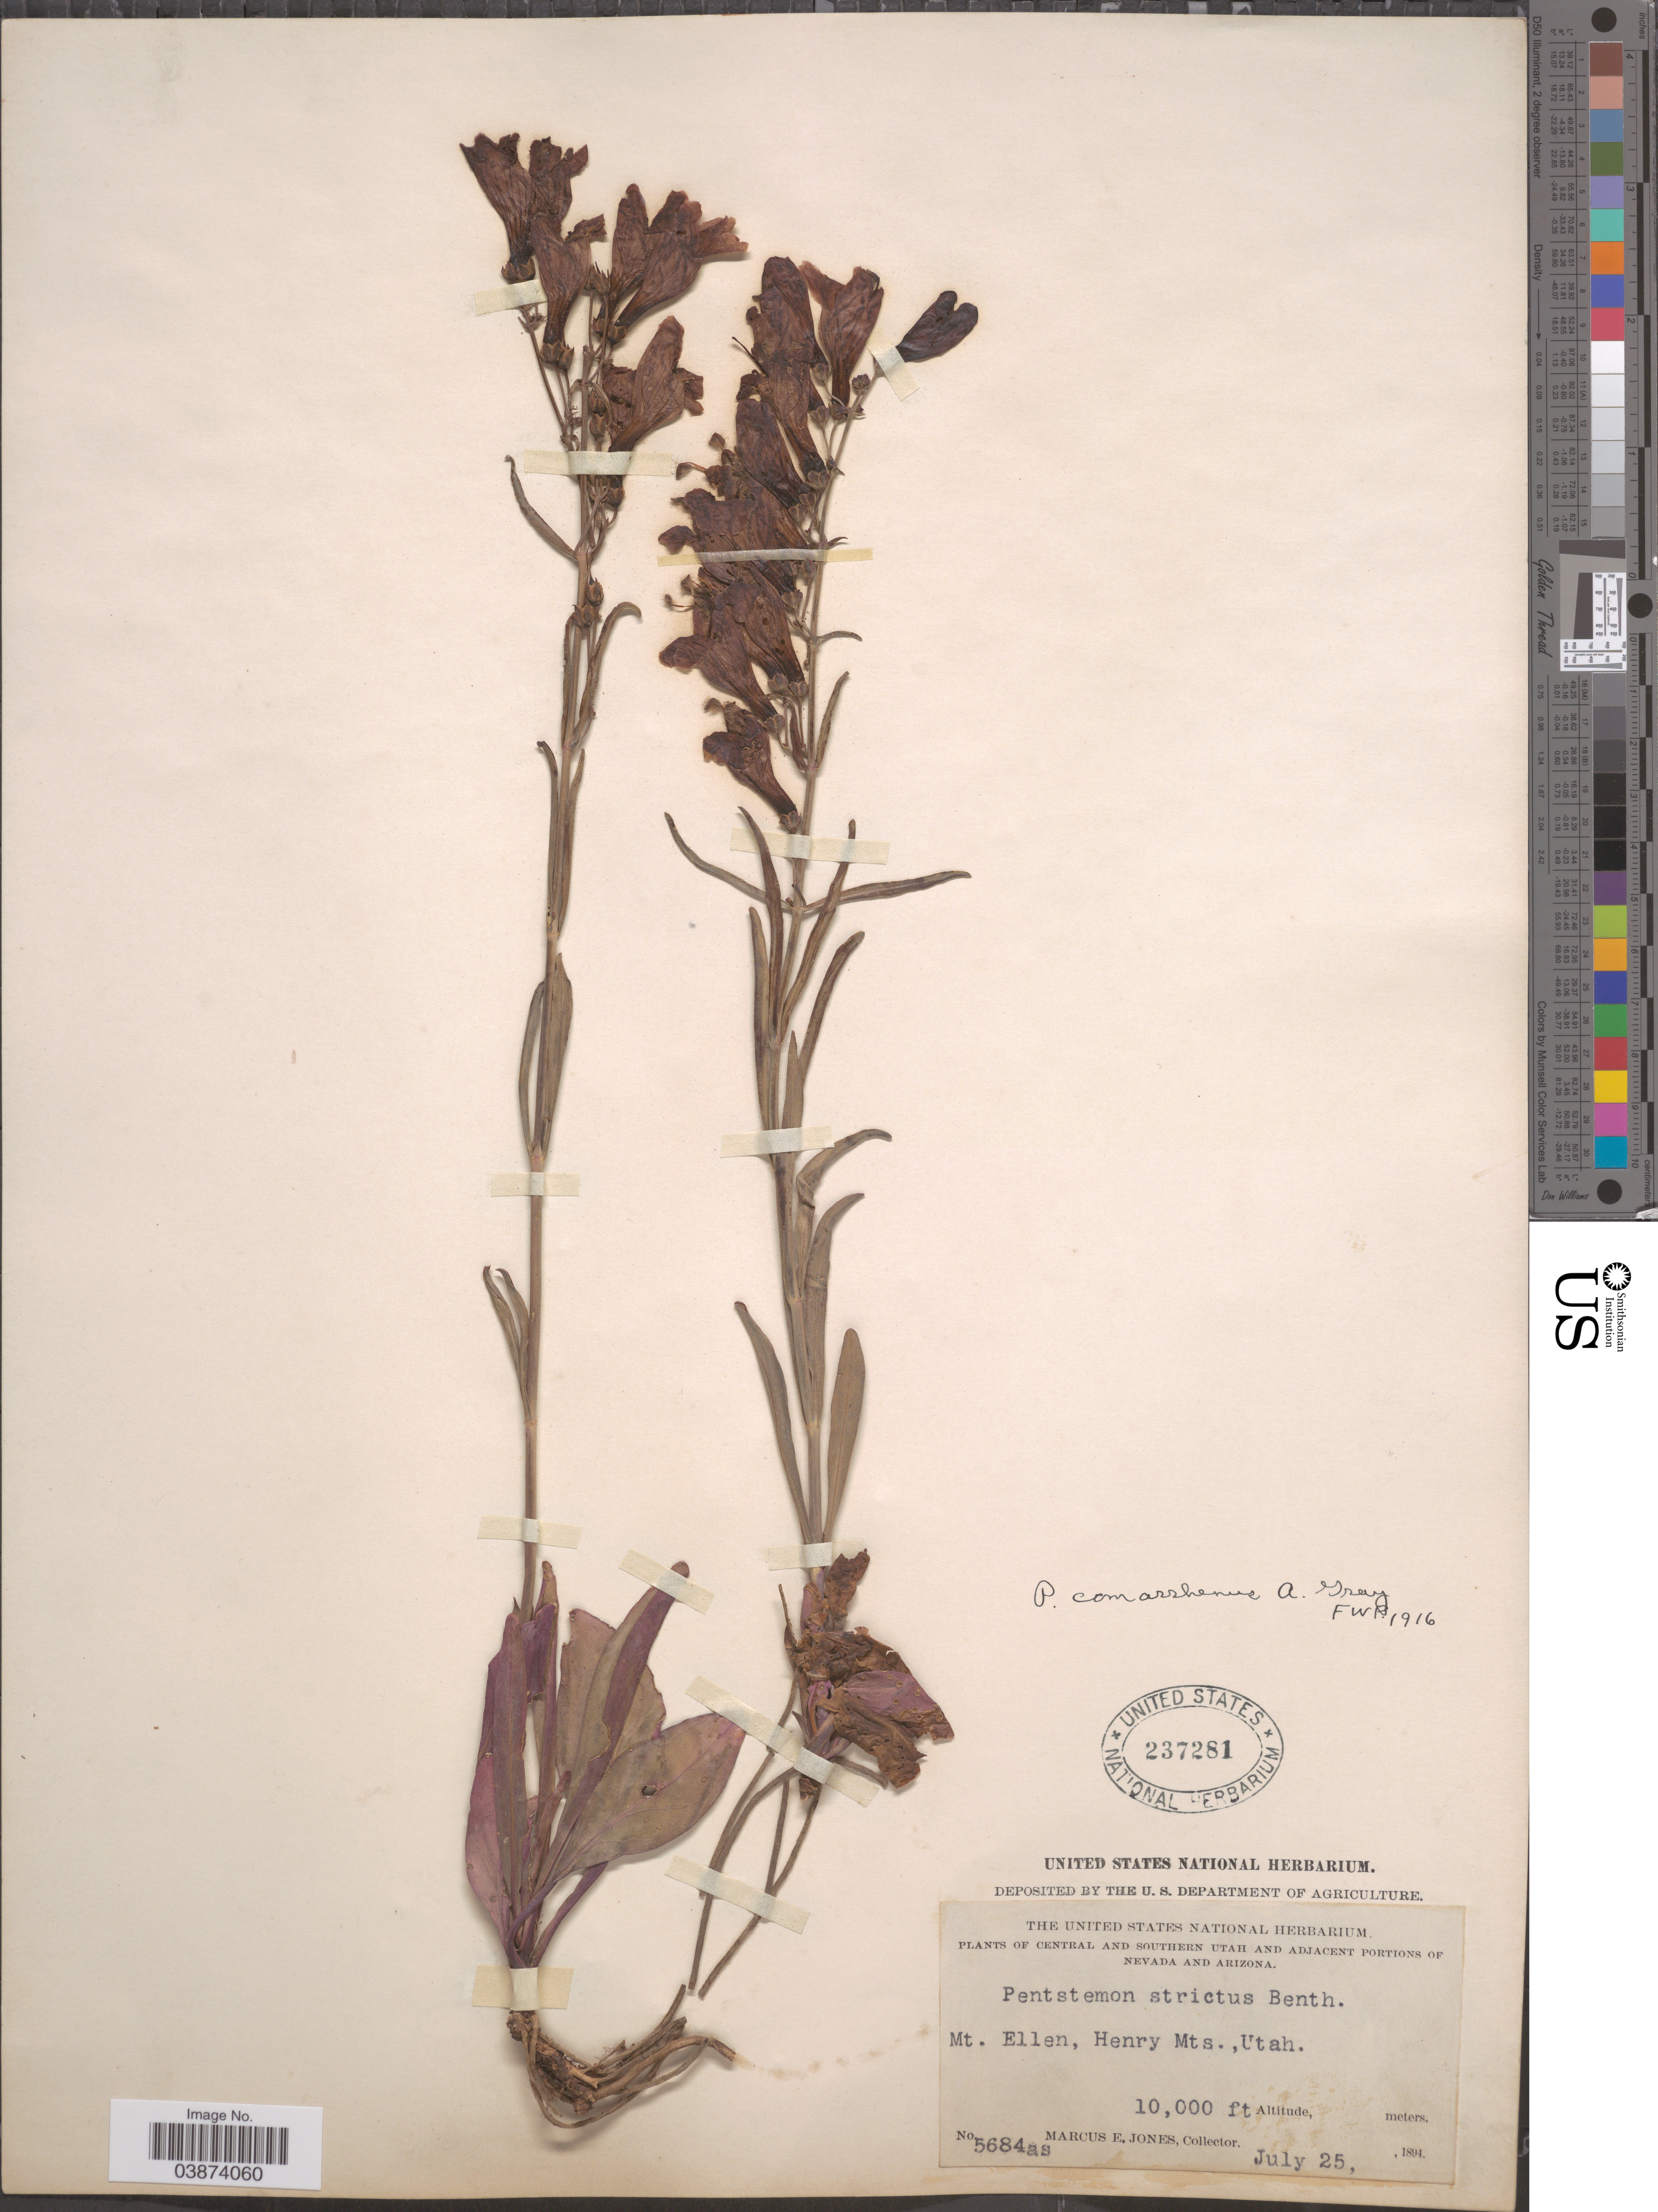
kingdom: Plantae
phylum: Tracheophyta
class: Magnoliopsida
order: Lamiales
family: Plantaginaceae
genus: Penstemon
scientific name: Penstemon comarrhenus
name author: A. Gray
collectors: M. E. Jones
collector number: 5684as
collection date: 1894-07-25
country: United States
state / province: Utah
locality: Central and Southern Utah. Mt. Ellen, Henry Mts.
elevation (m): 3048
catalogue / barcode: US 237281